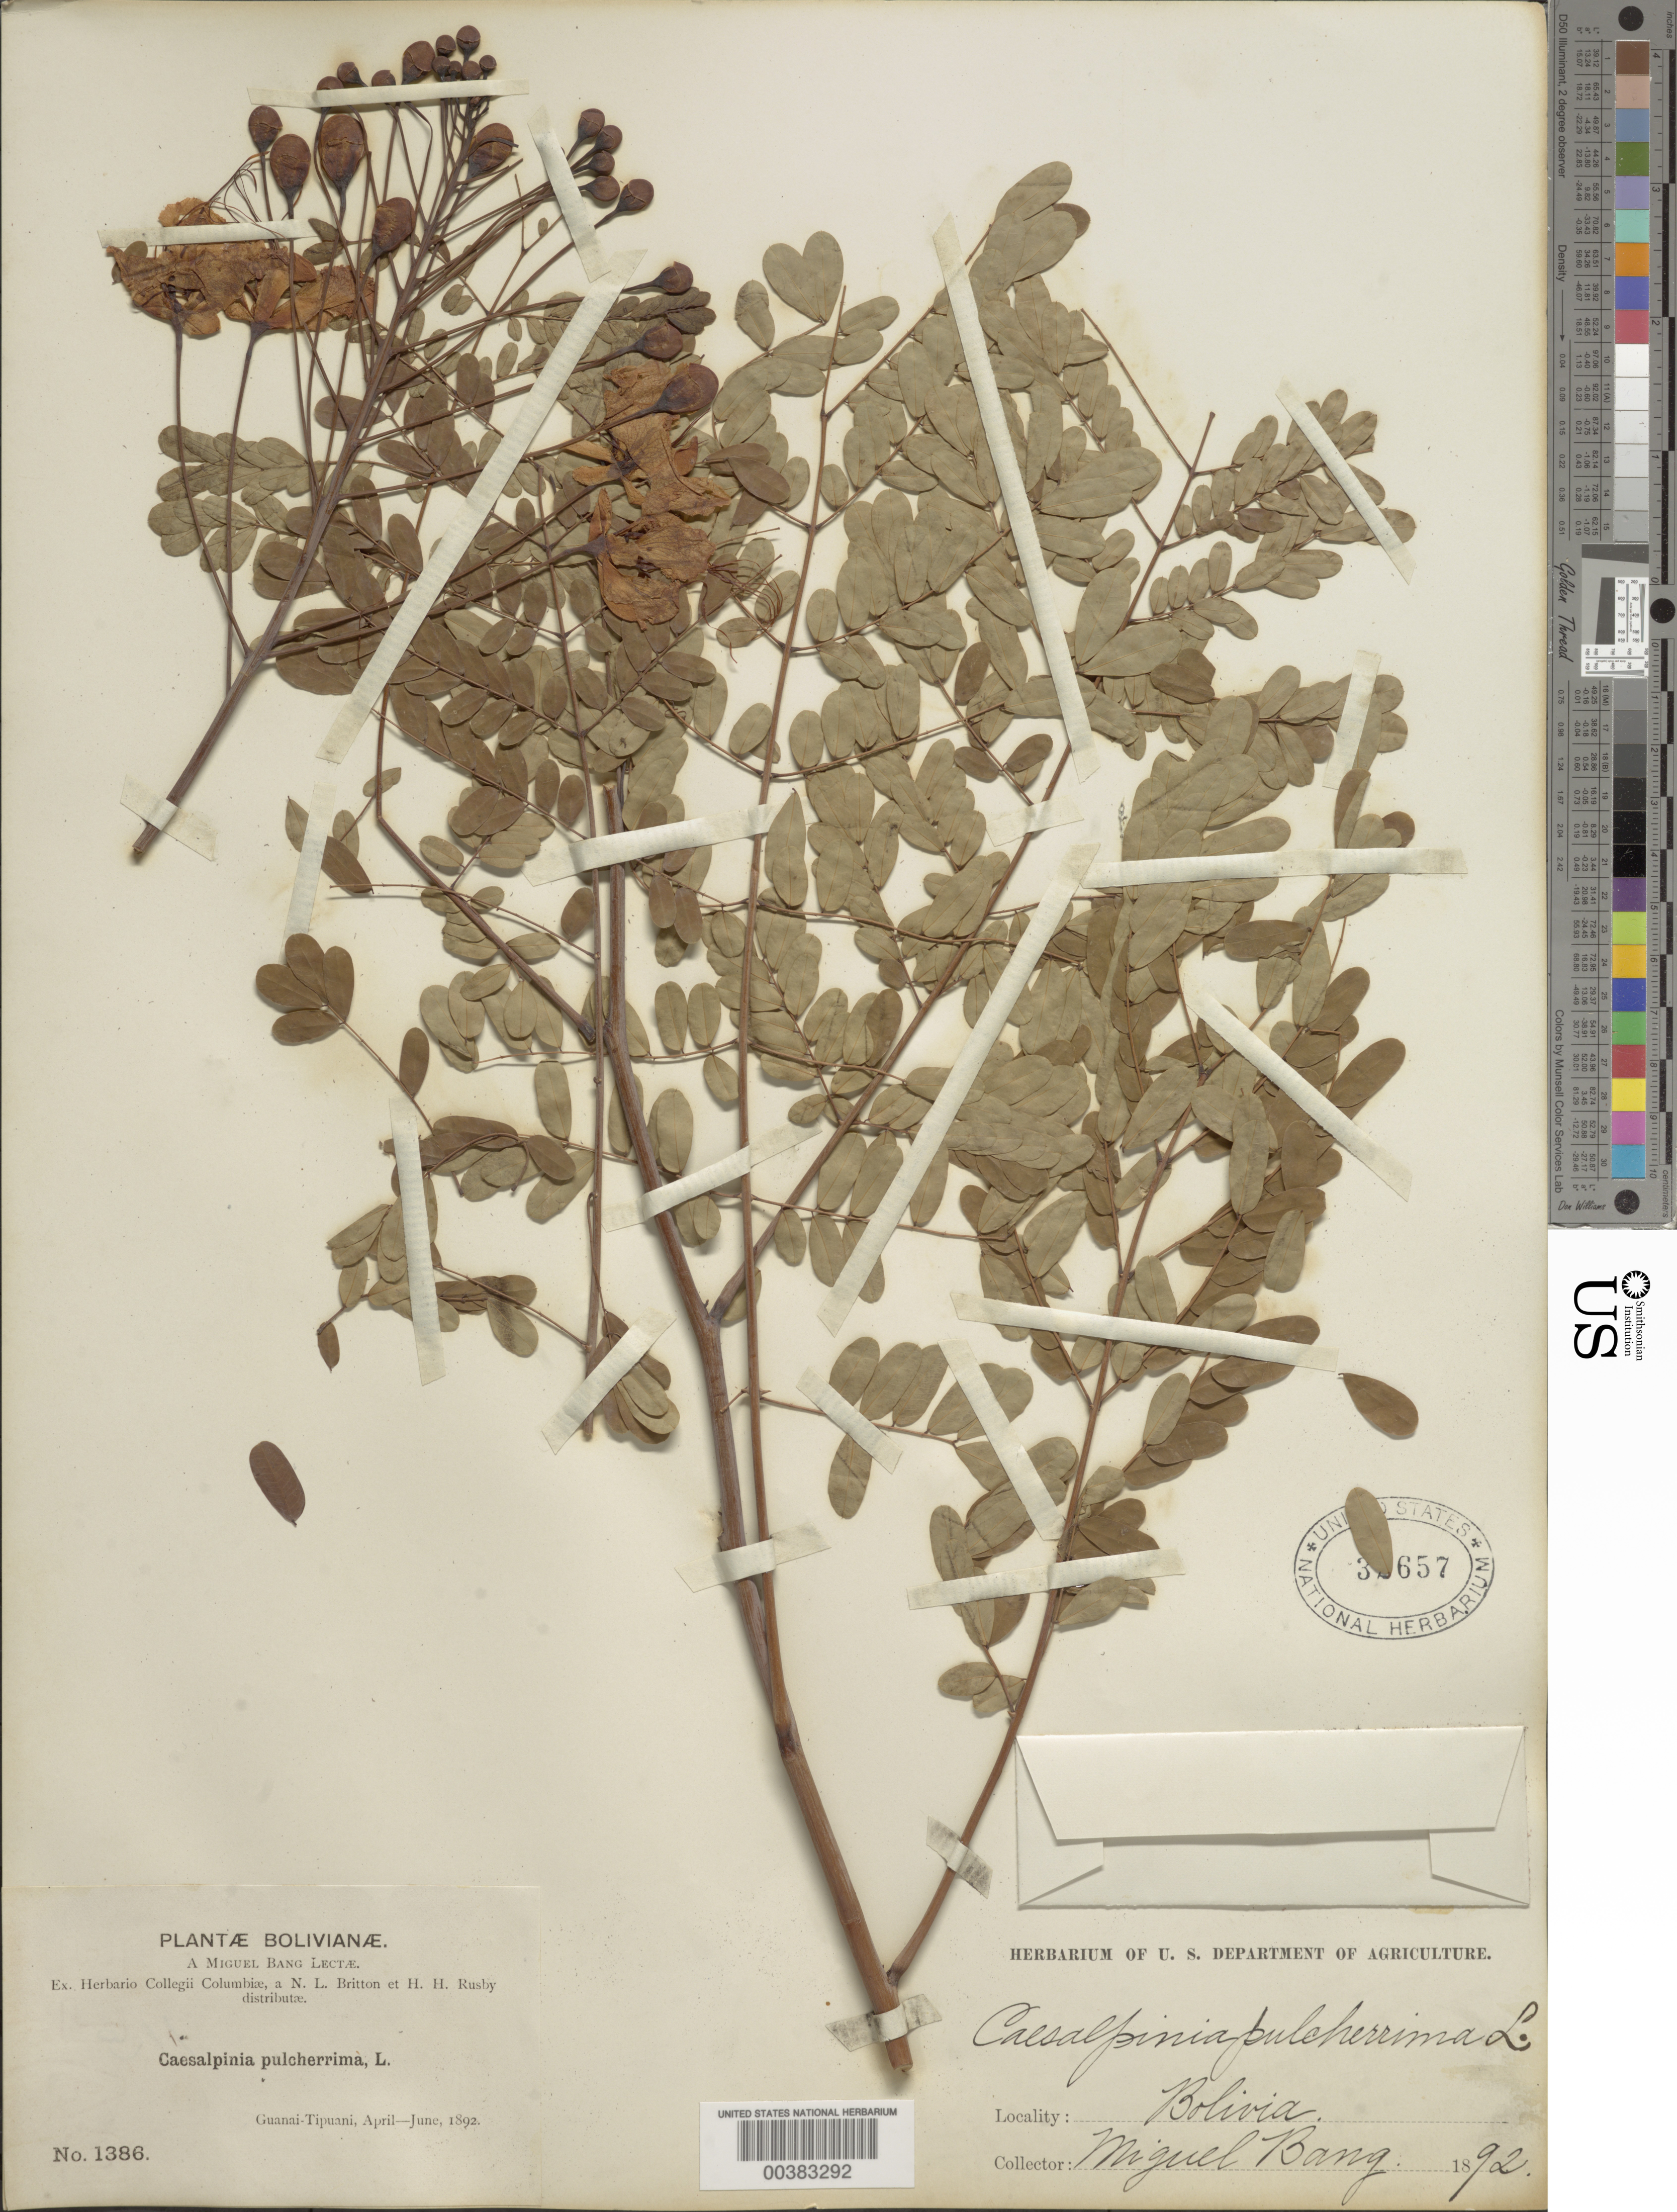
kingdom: Plantae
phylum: Tracheophyta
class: Magnoliopsida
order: Fabales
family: Fabaceae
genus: Caesalpinia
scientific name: Caesalpinia pulcherrima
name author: (L.) Sw.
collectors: M. Bang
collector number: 1386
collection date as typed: Apr 1892 to -- Jun 1892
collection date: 1892-04/1892-06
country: Bolivia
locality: Guanai, Tipuani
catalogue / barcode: US 32657